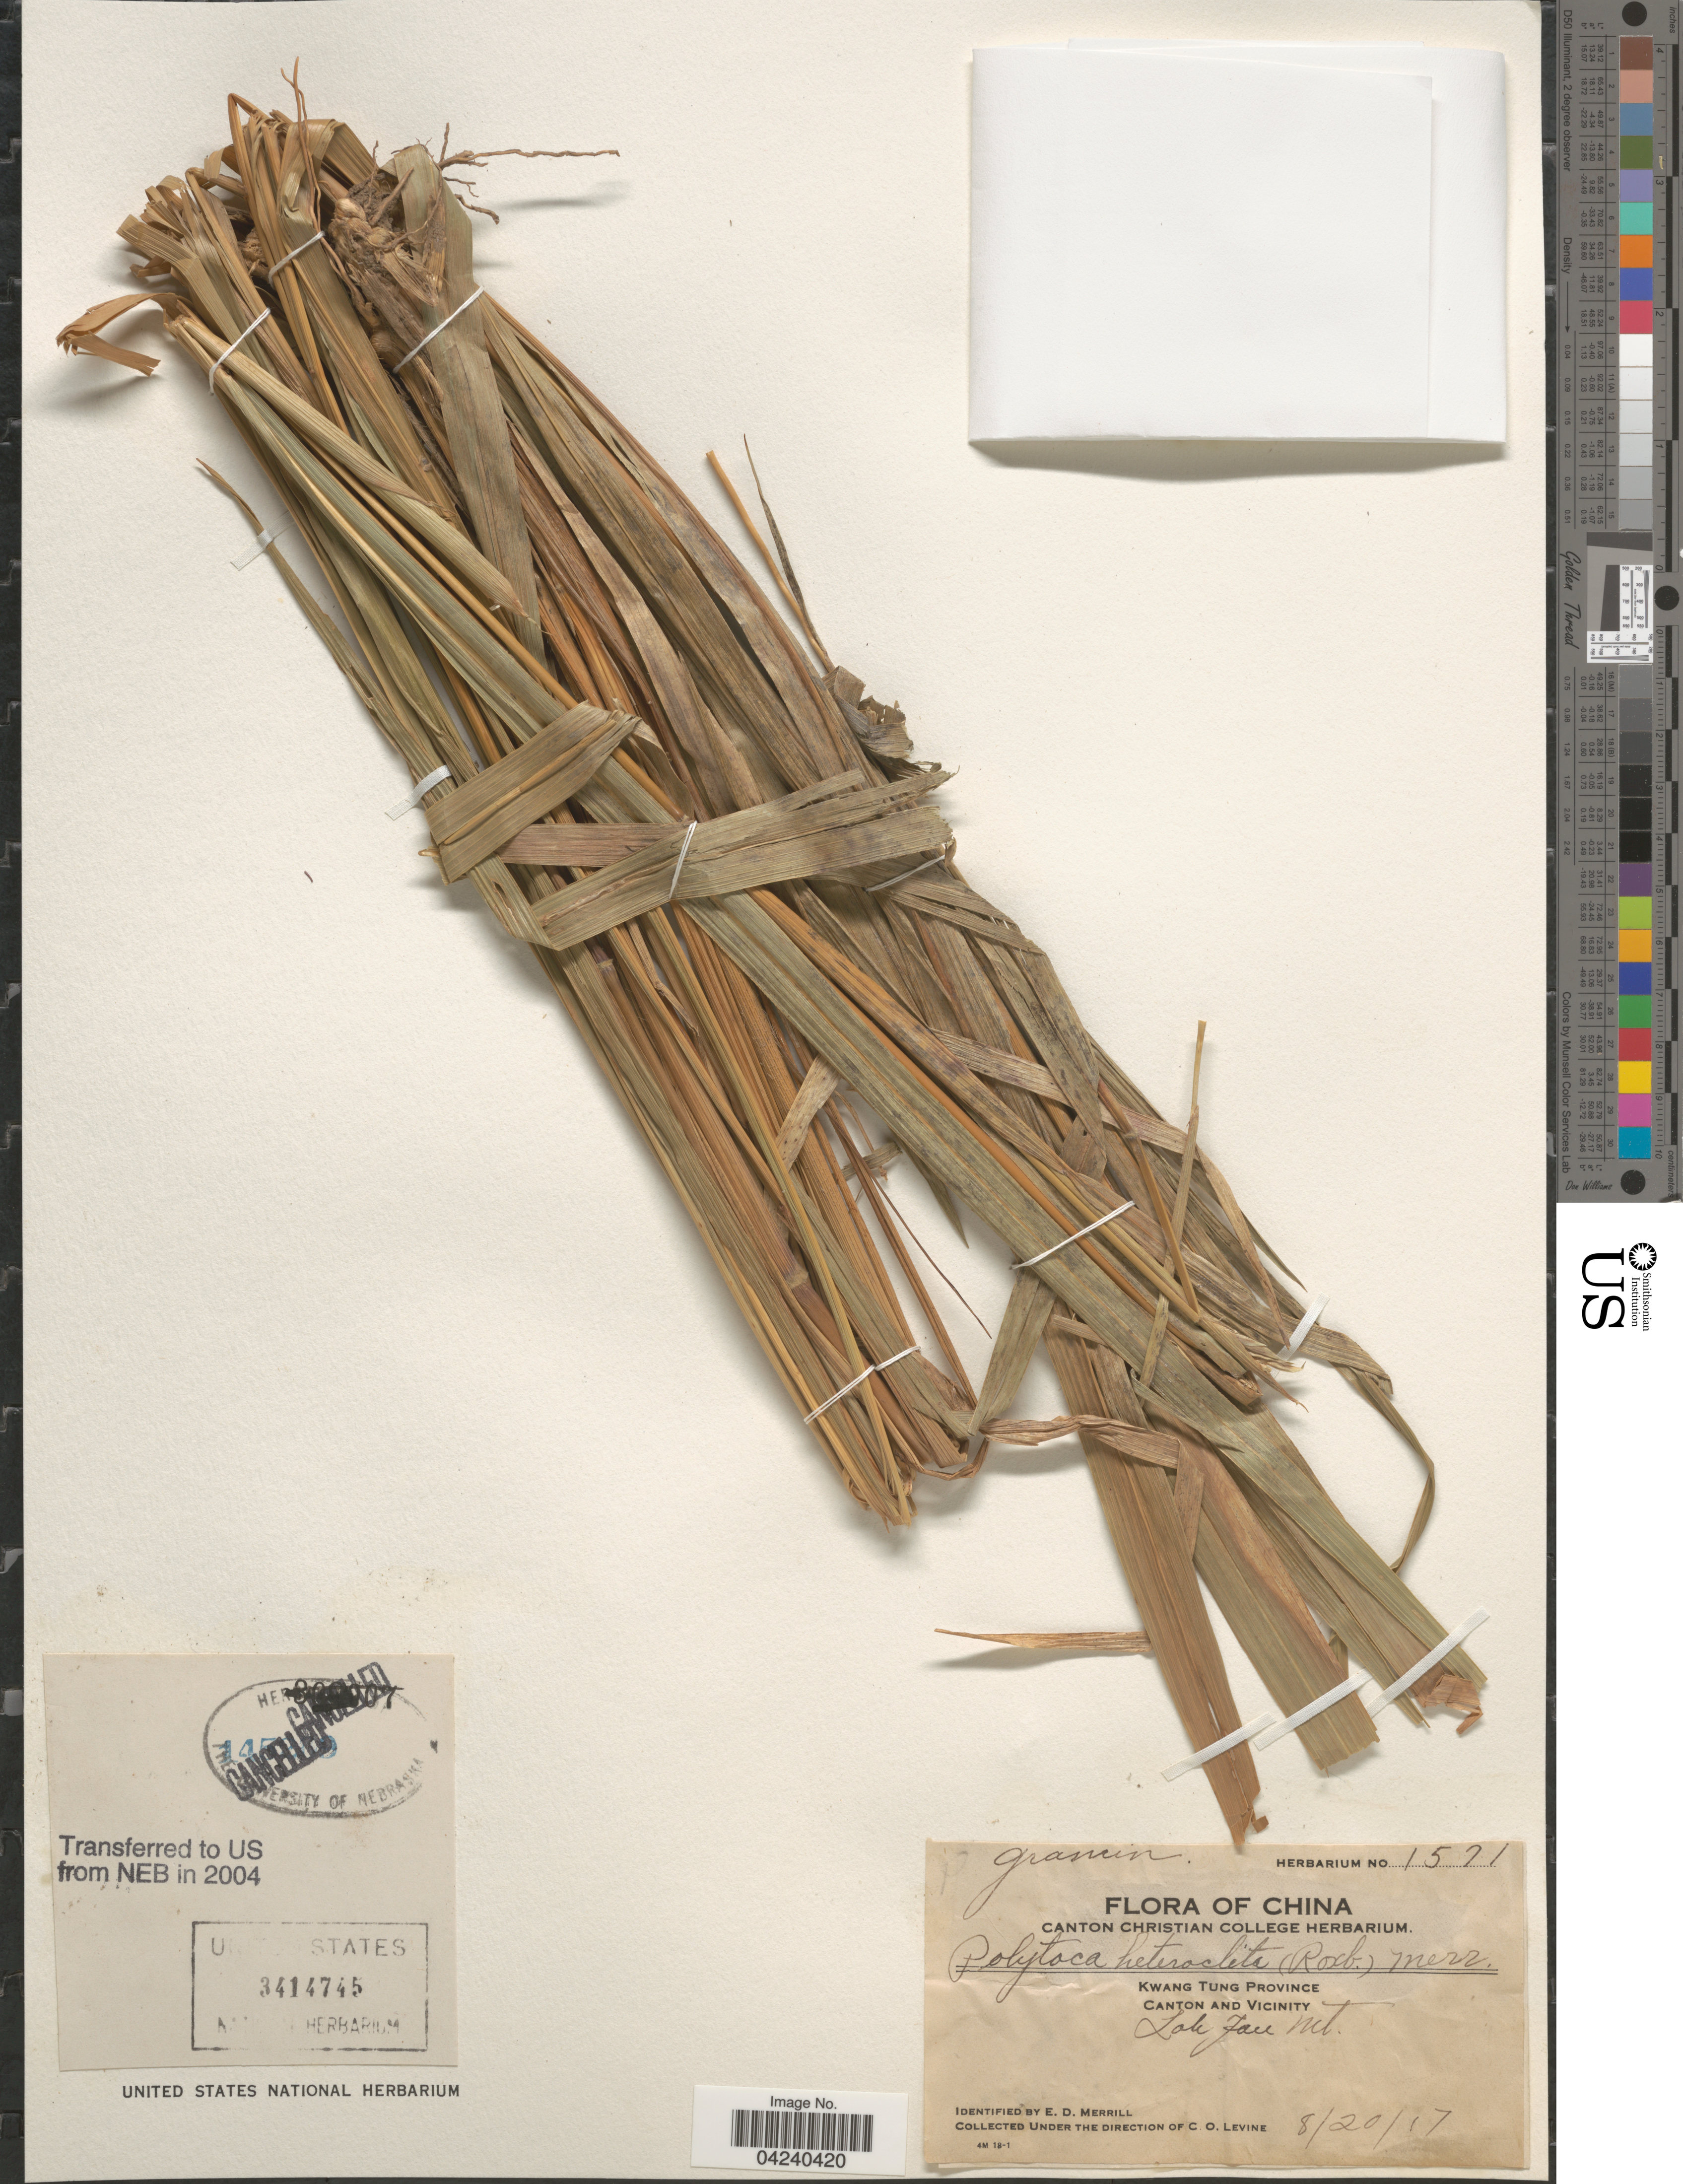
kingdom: Plantae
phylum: Tracheophyta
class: Liliopsida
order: Poales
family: Poaceae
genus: Polytoca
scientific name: Polytoca digitata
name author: (L. f.) Druce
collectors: C. O. Levine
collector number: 1571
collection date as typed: Transcribed d/m/y: 20/8/17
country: China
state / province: Guangdong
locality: Kwang Tung Province. Canton and Vicinity. Loh Fau Mt.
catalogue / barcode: US 3414745